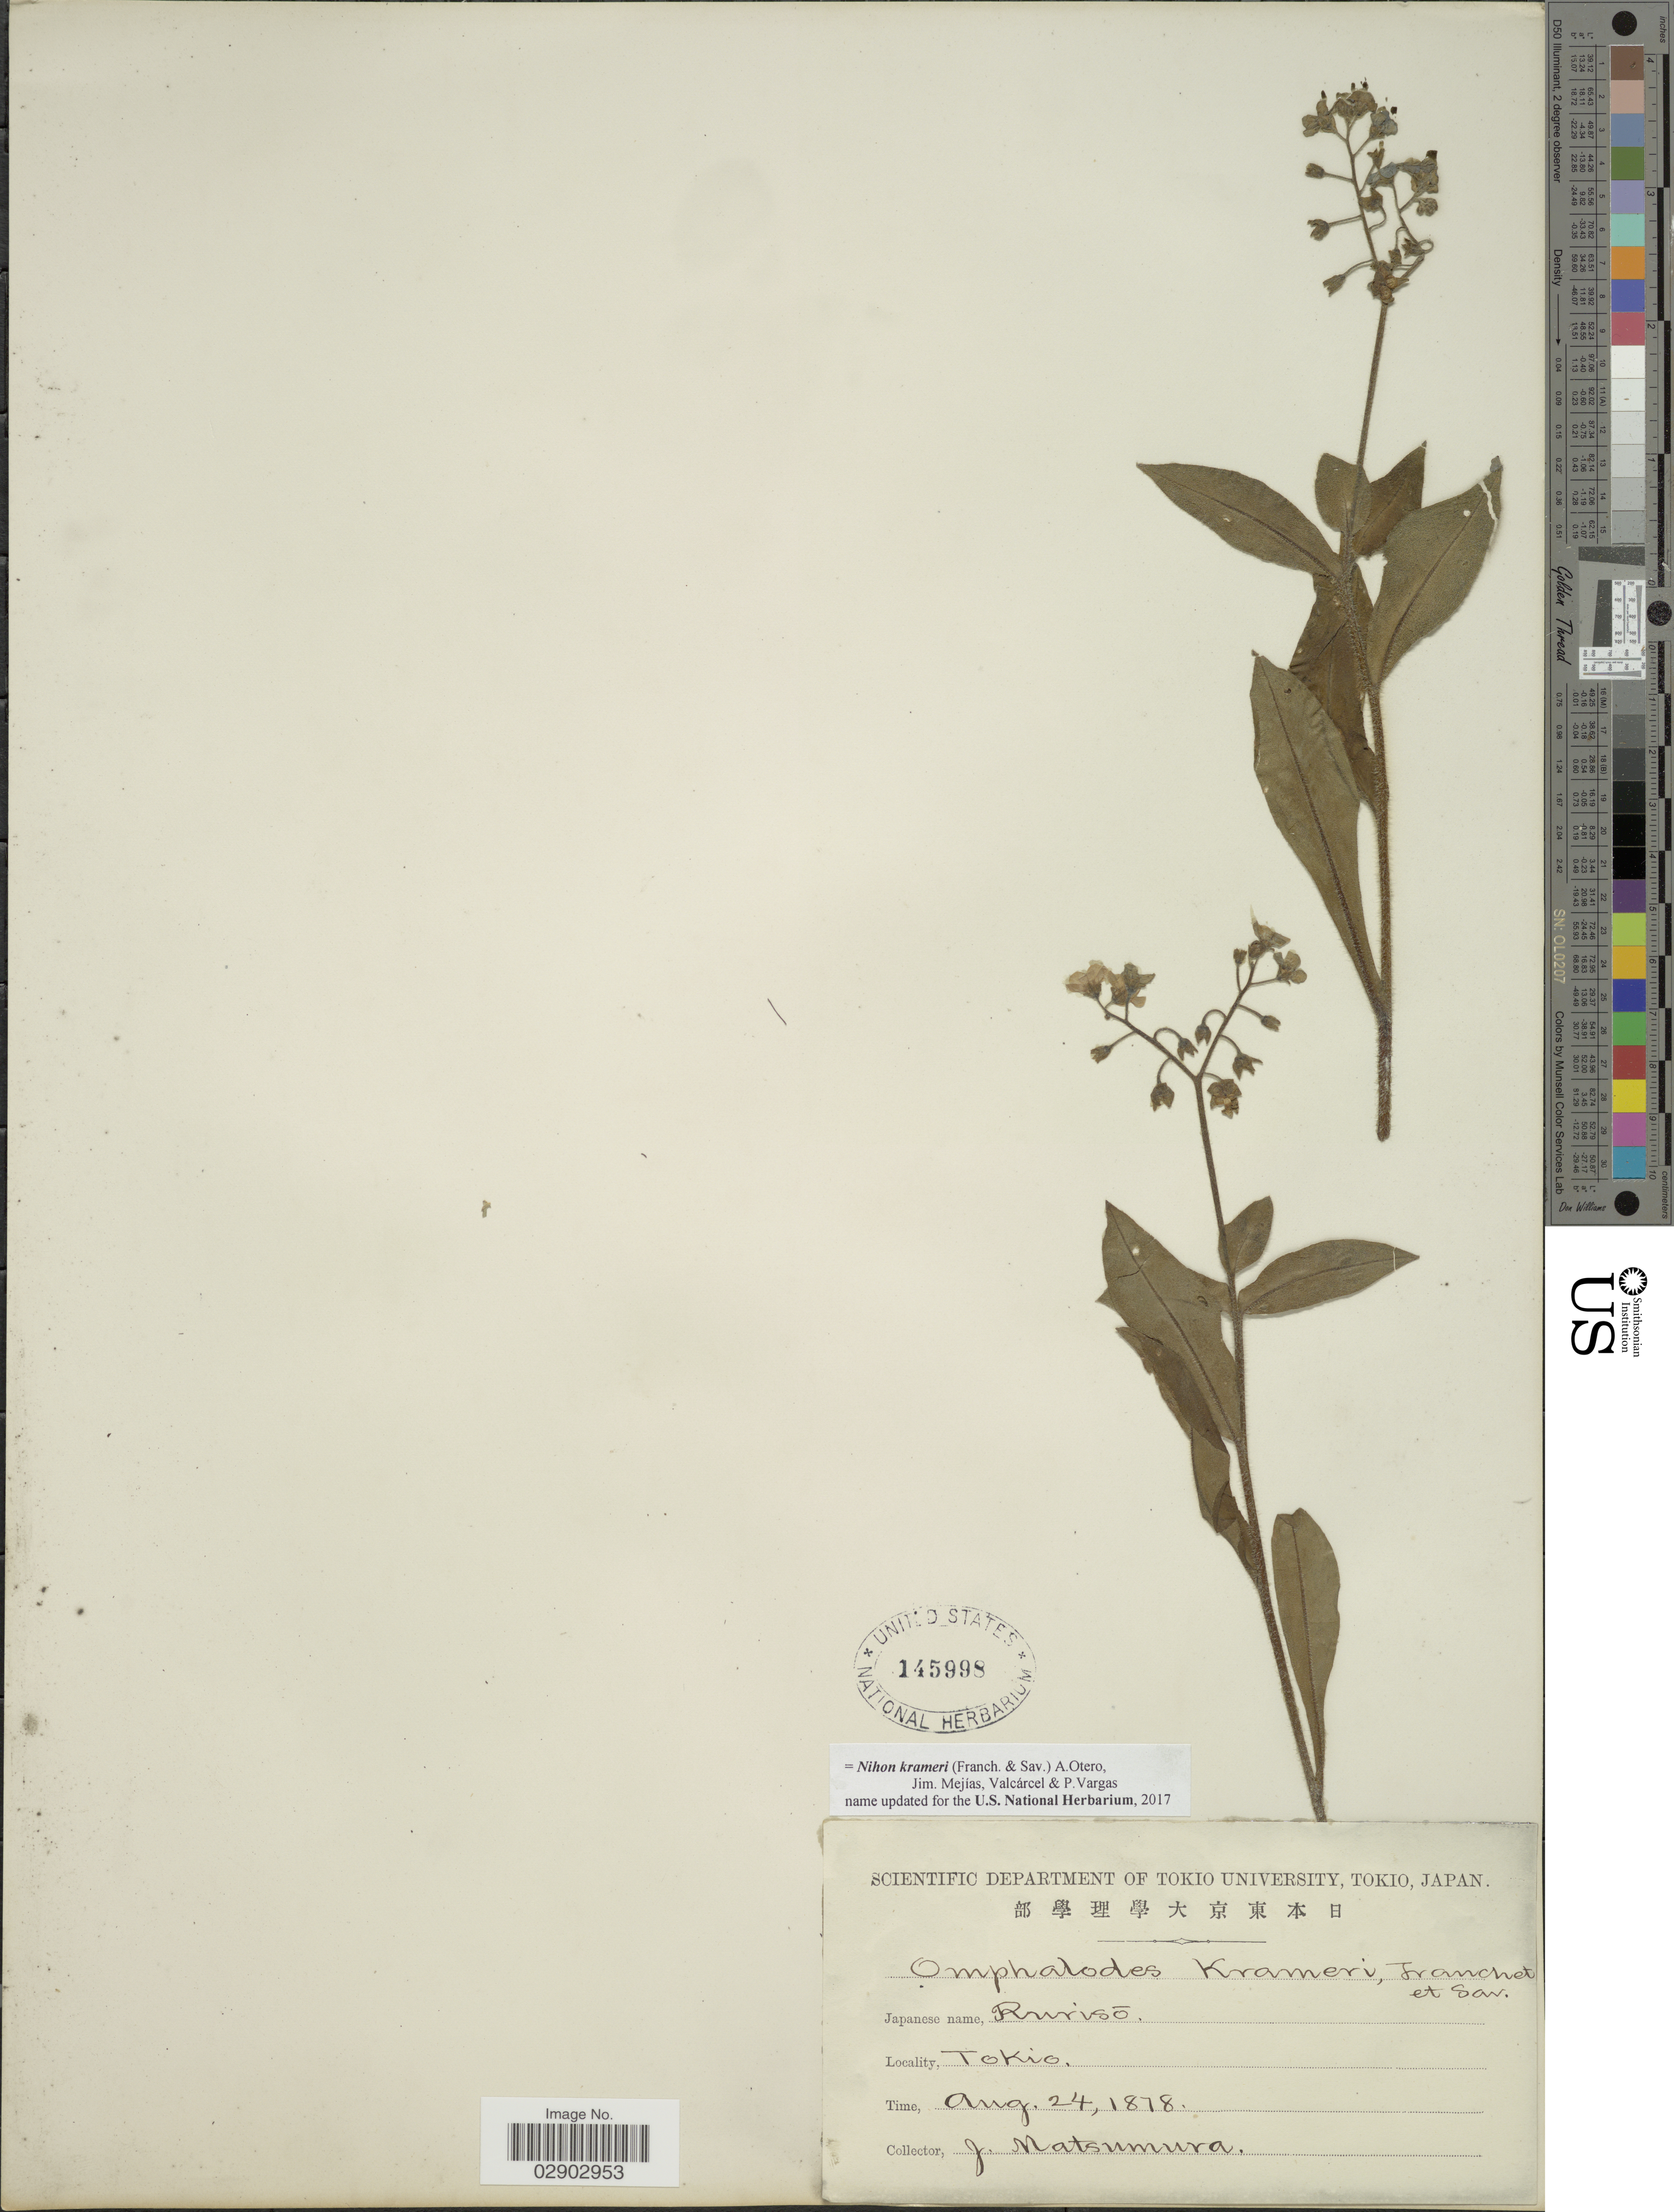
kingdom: Plantae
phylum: Tracheophyta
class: Magnoliopsida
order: Boraginales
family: Boraginaceae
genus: Nihon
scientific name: Nihon krameri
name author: (Franch. & Sav.) A.Otero et al.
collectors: J. Matsumura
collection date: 1818-08-24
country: Japan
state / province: Tokyo, Federal City of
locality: Tokio.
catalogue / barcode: US 145998